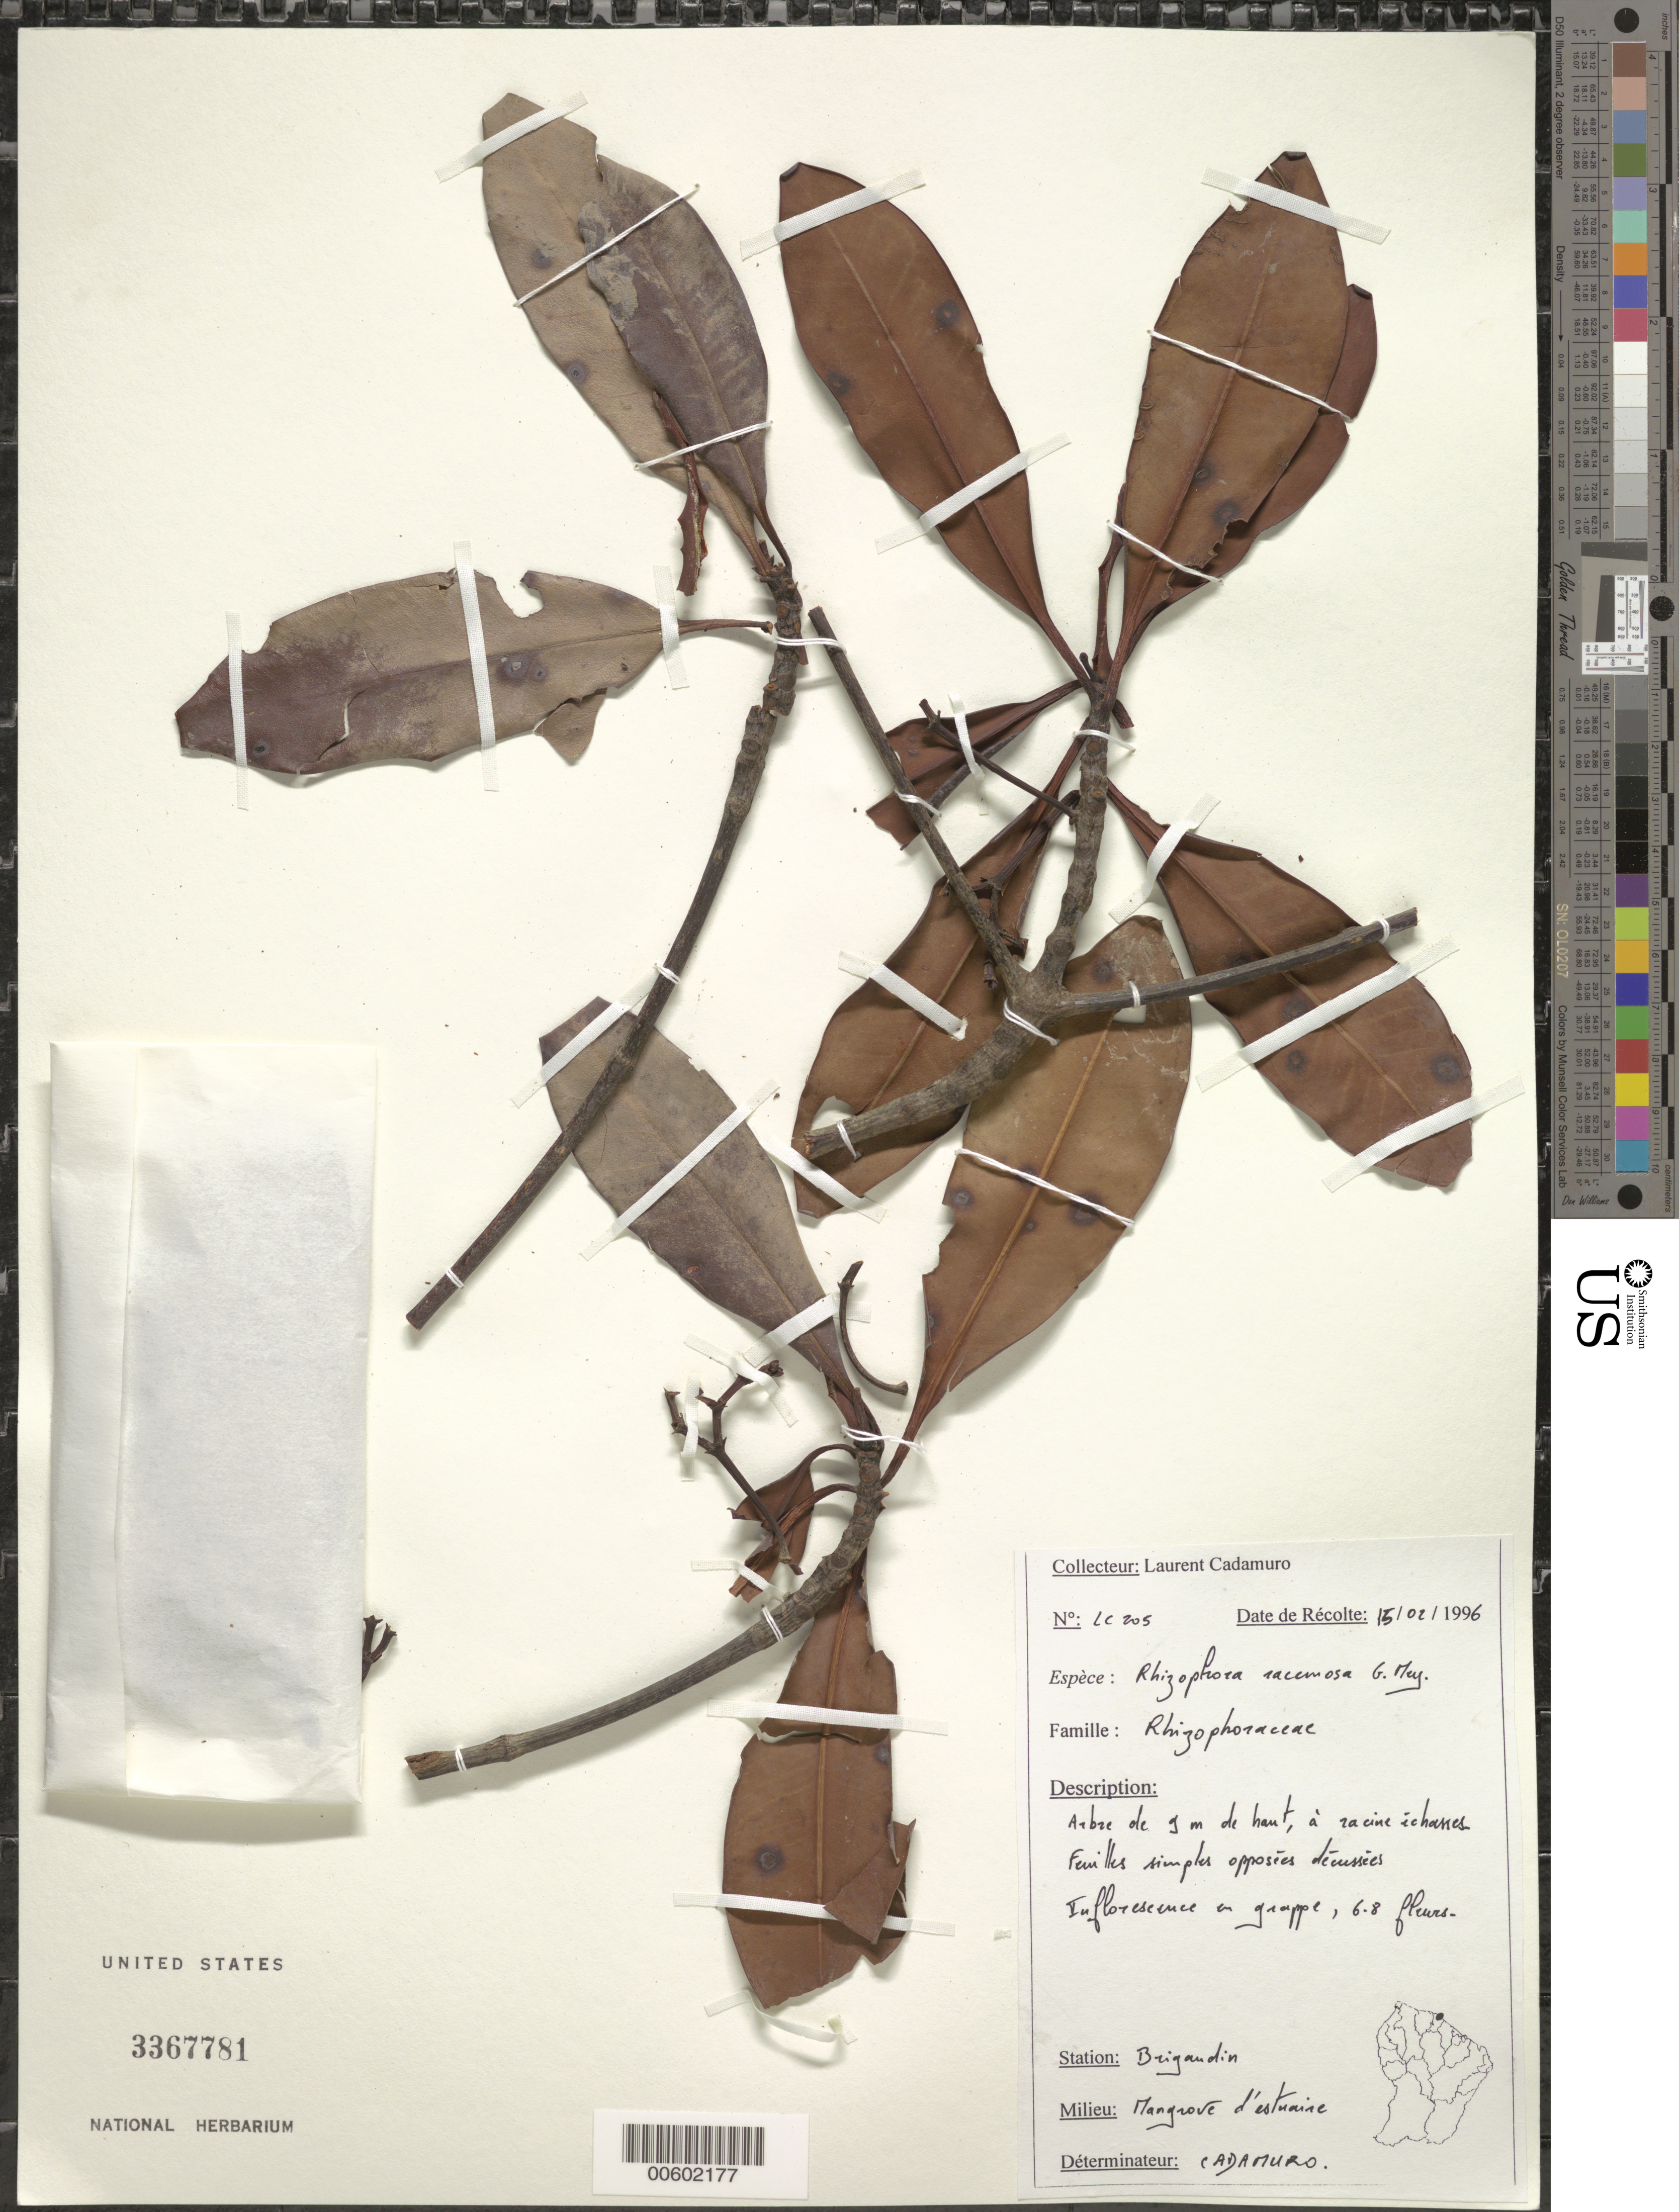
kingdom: Plantae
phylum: Tracheophyta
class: Magnoliopsida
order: Malpighiales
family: Rhizophoraceae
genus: Rhizophora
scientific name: Rhizophora racemosa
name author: G. Mey.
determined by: Cadamuro, L.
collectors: L. Cadamuro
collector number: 205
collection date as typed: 15-Feb-96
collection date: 1996-02-15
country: French Guiana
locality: Brigaudin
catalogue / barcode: US 3367781